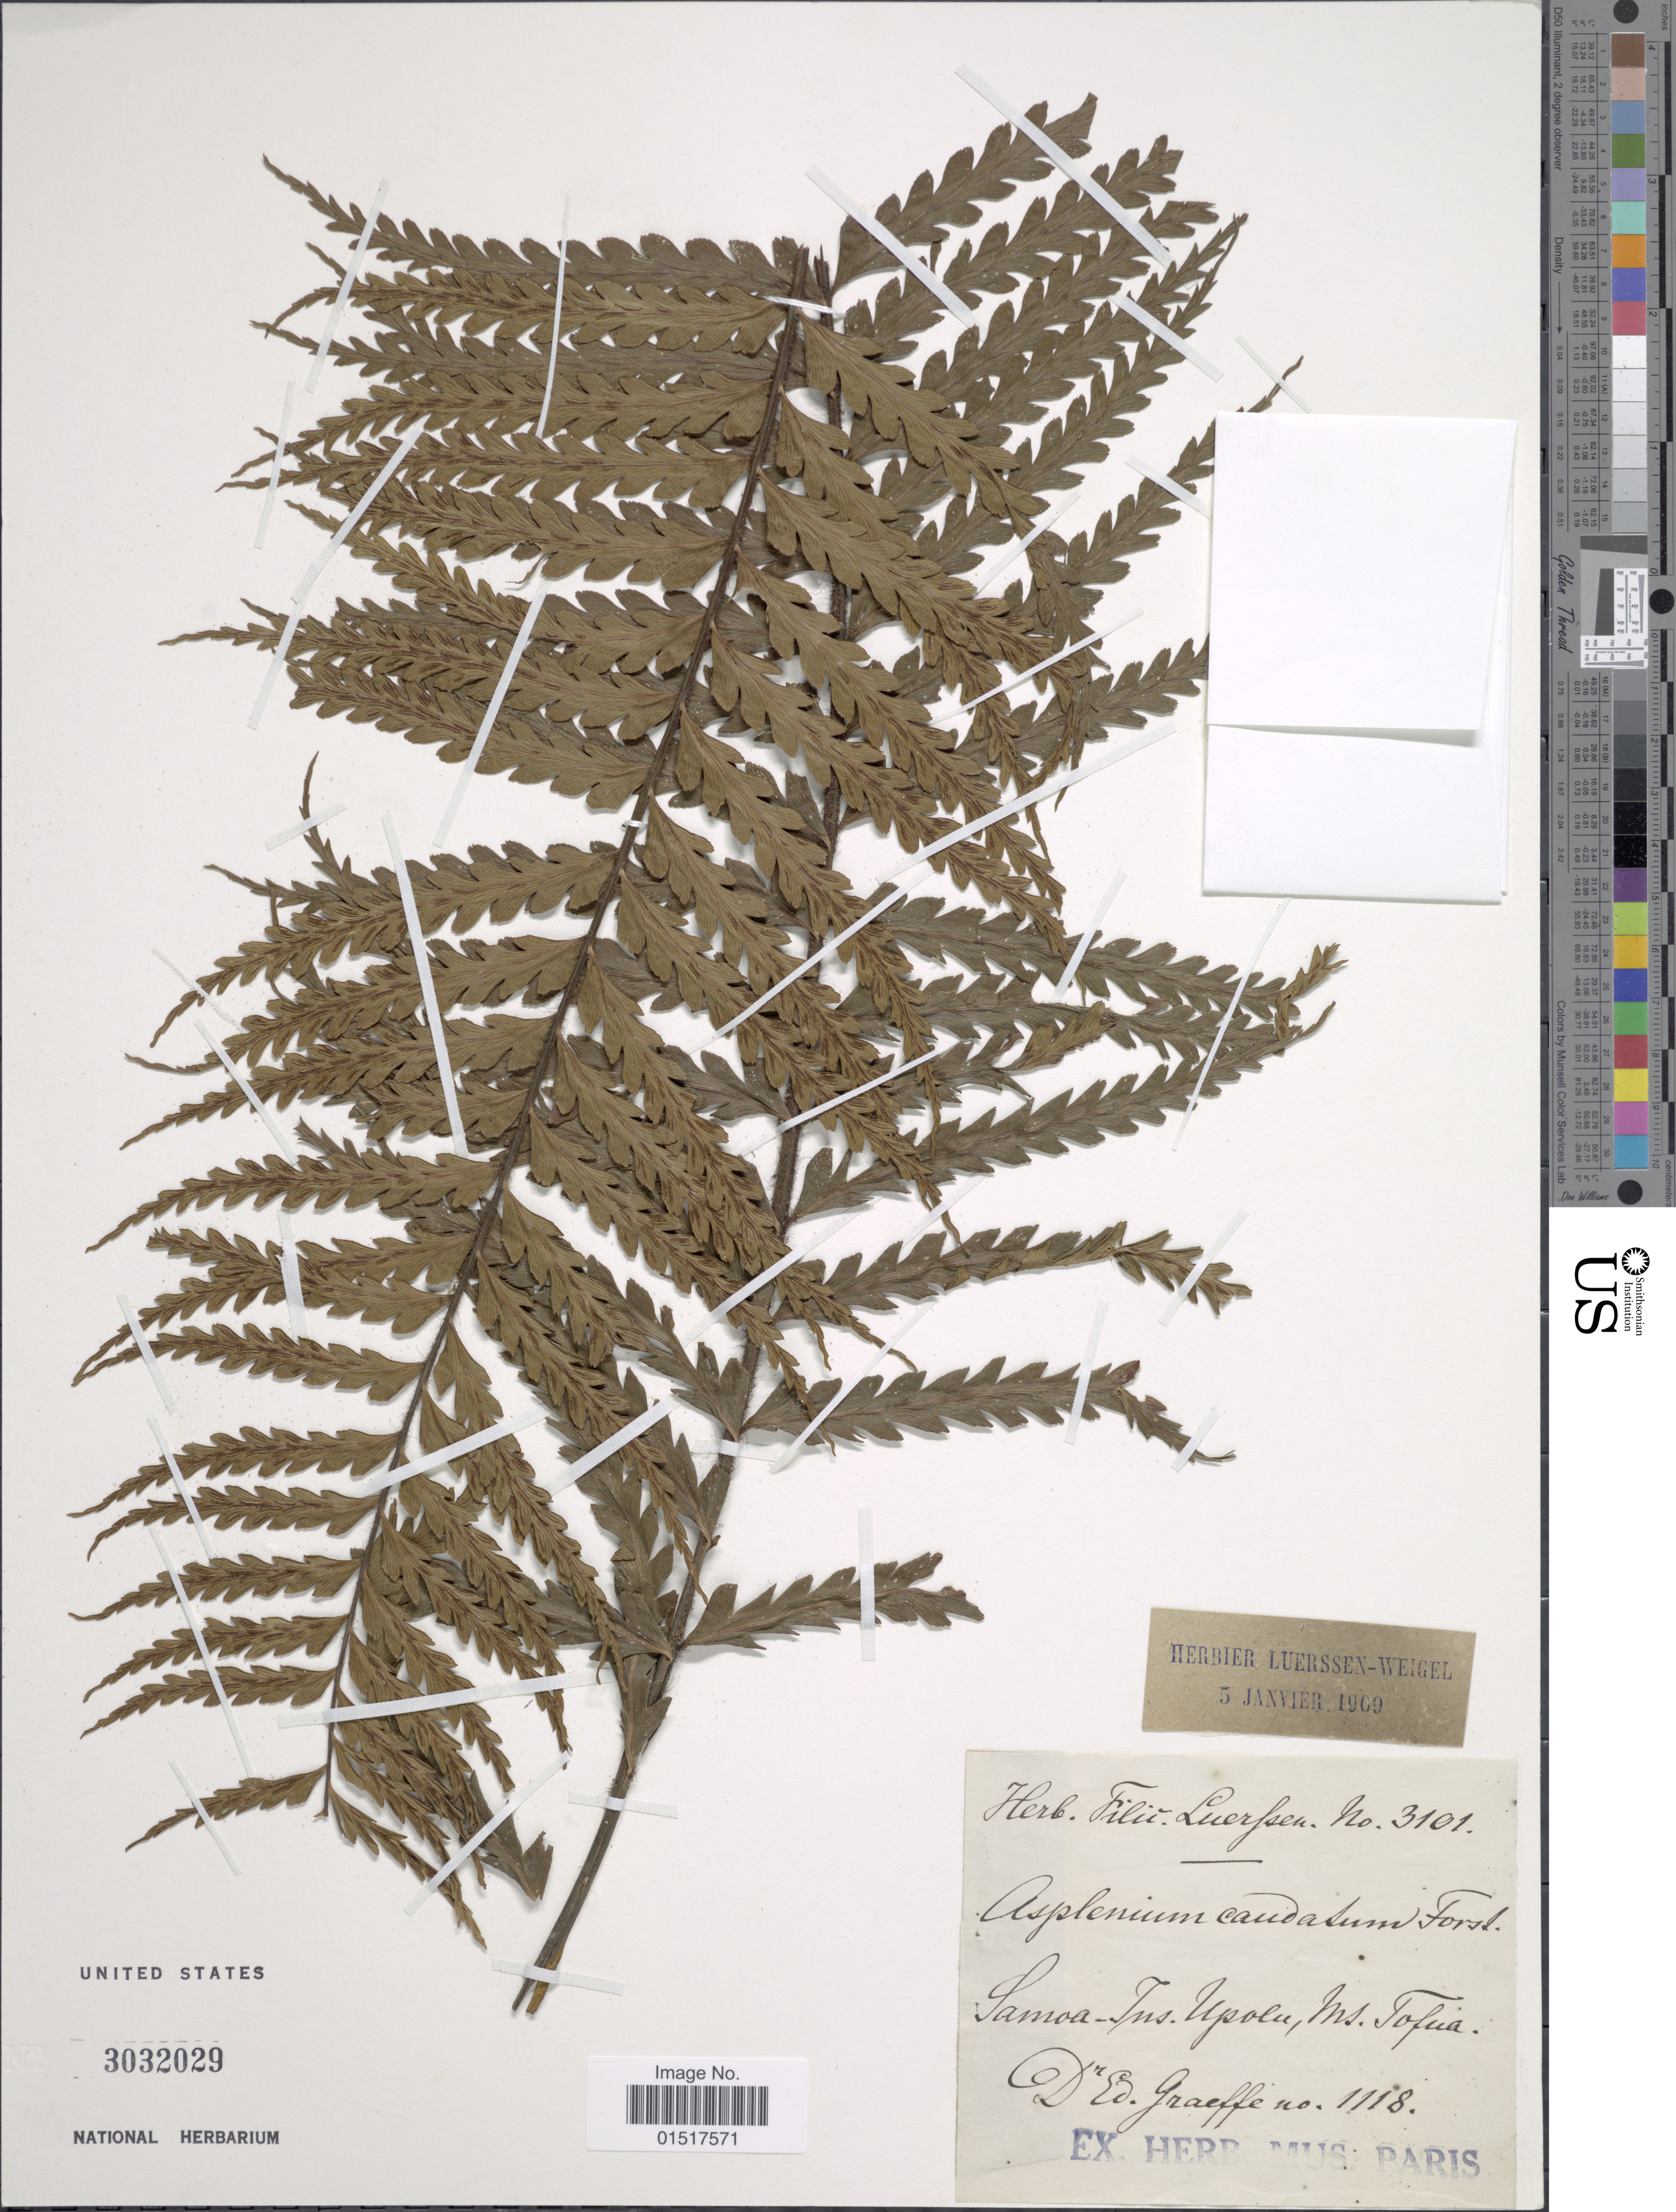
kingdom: Plantae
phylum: Tracheophyta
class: Polypodiopsida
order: Polypodiales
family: Aspleniaceae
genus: Asplenium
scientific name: Asplenium horridum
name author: Kaulf.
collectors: E. Graeffe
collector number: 1118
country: Samoa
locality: Samoa-Ins. Upolu, Mt. Tofua.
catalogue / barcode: US 3032029